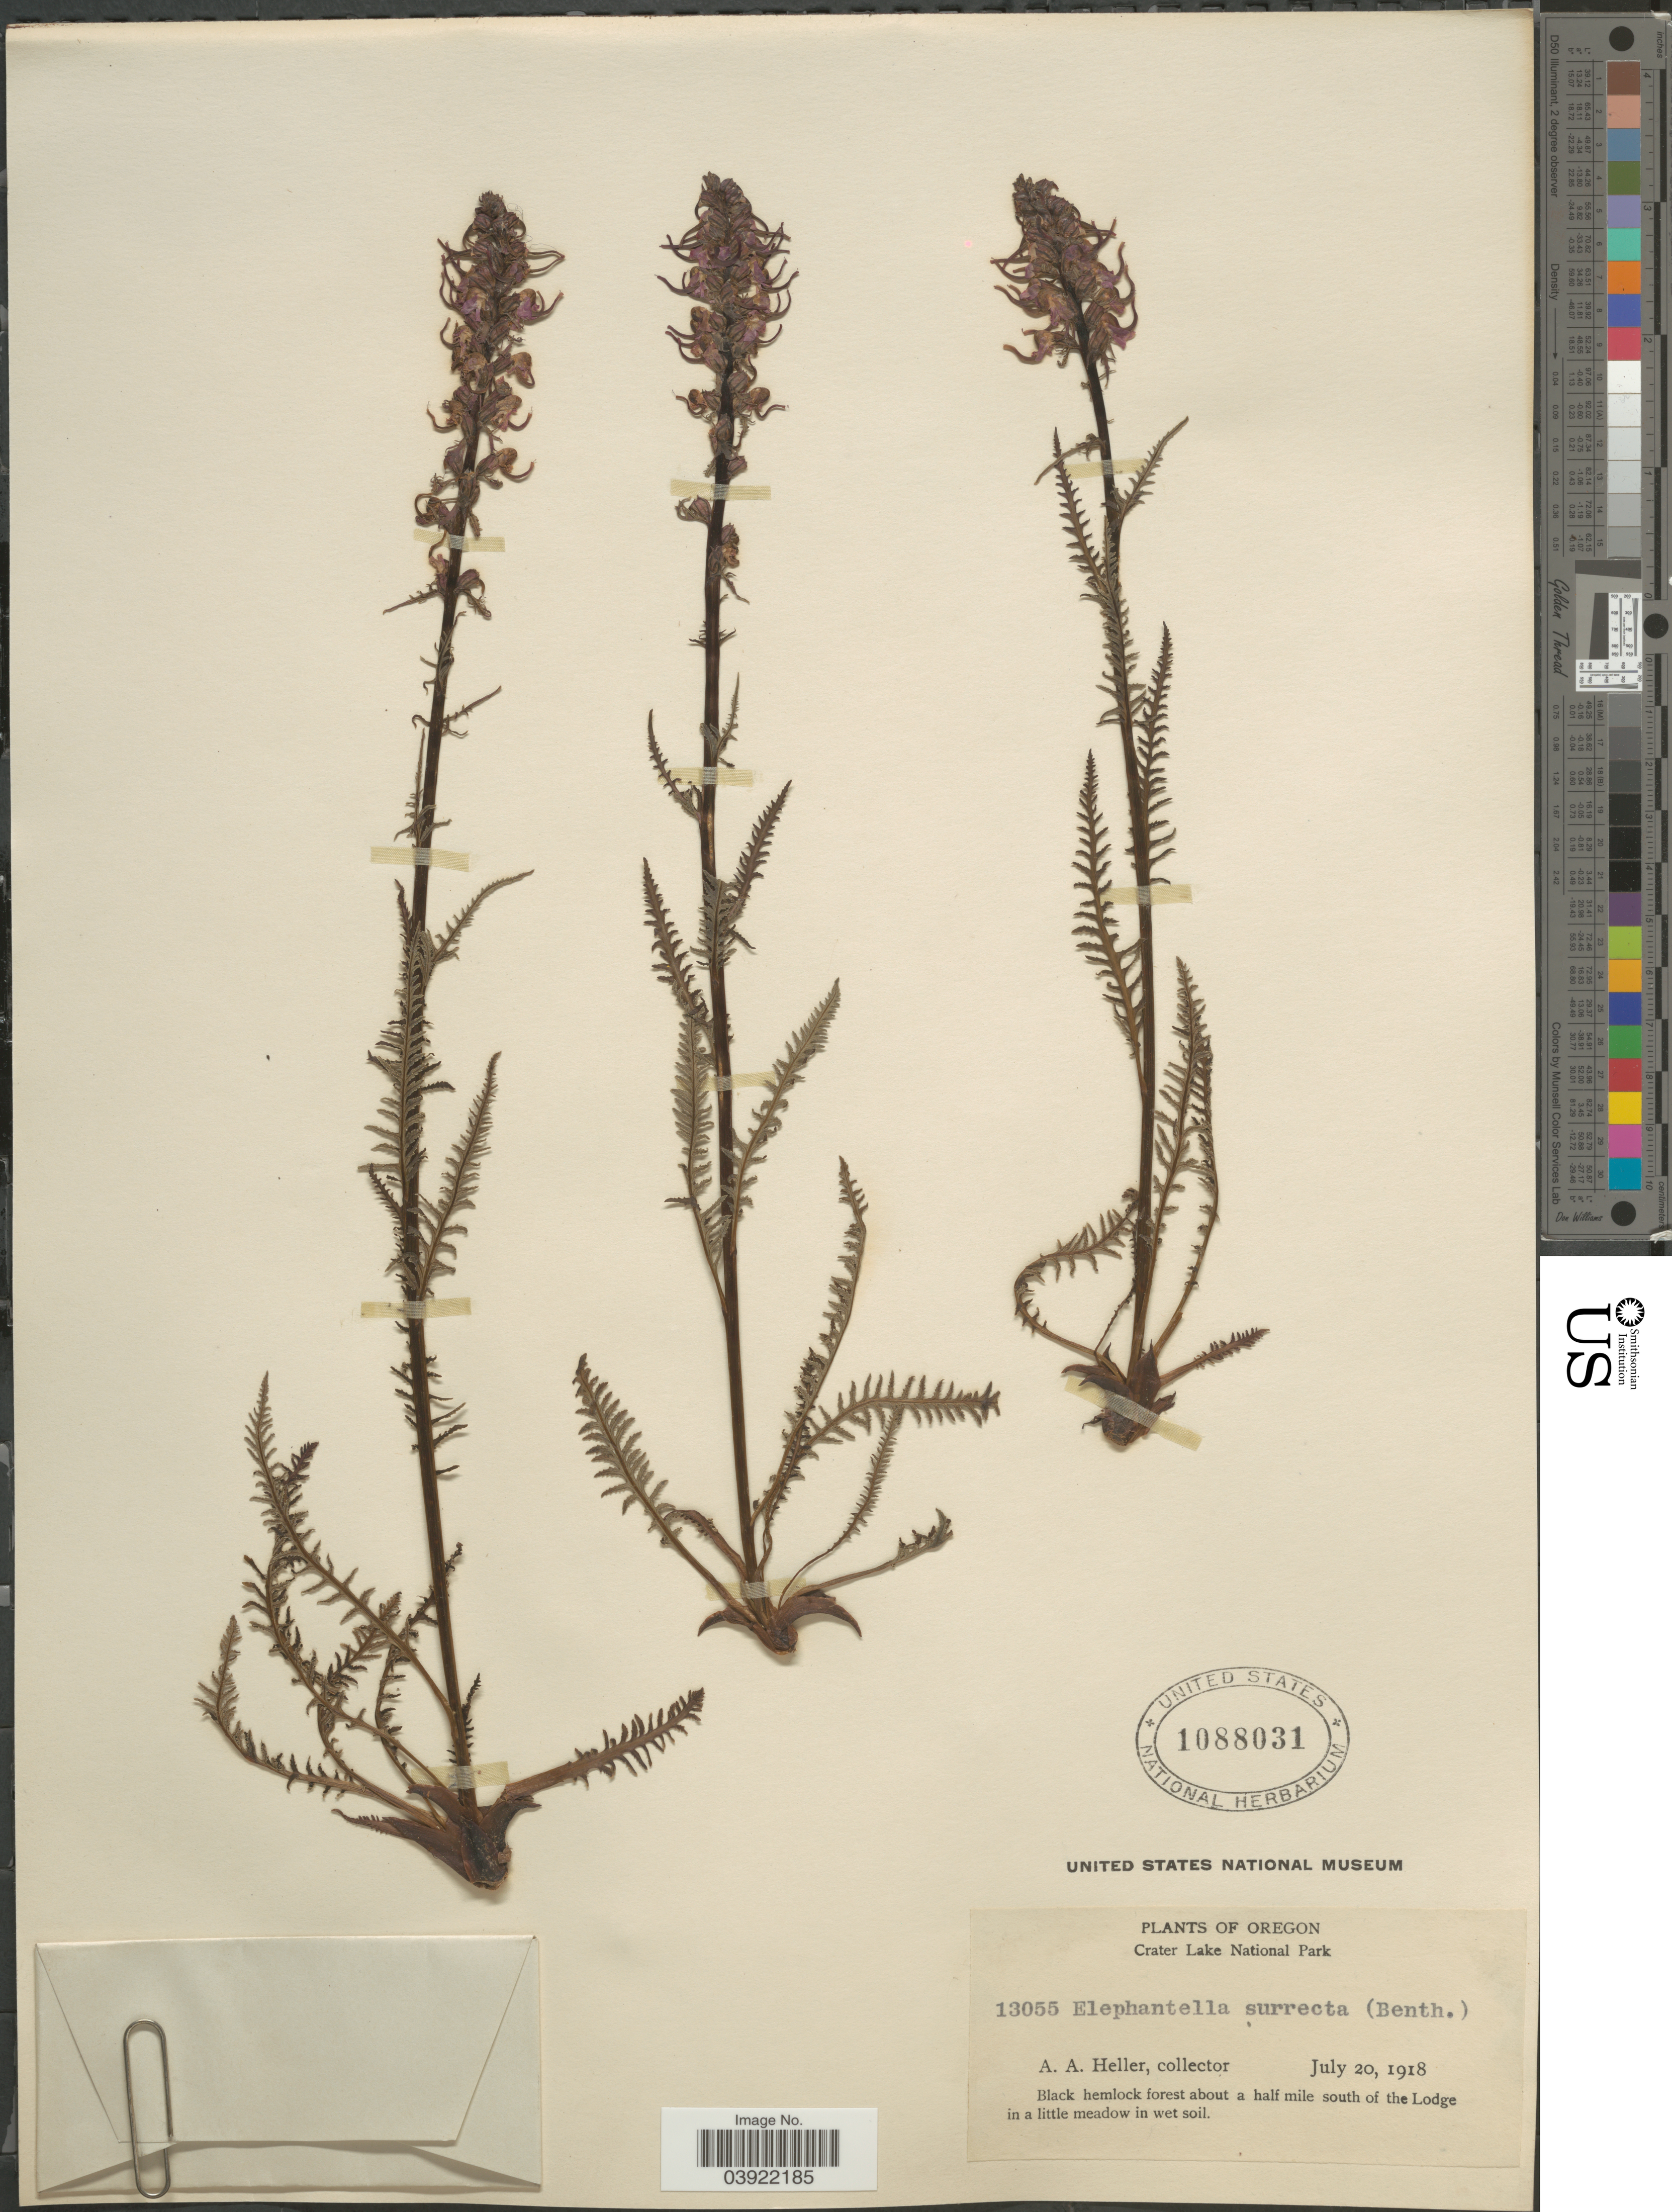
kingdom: Plantae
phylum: Tracheophyta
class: Magnoliopsida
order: Lamiales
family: Orobanchaceae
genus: Pedicularis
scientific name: Pedicularis groenlandica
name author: Retz.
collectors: A. A. Heller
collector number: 13055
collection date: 1918-07-20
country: United States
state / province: Oregon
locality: Crater Lake National Park. Black hemlock forest about a half mile south of the Lodge in a little meadow in wet soil.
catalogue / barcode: US 1088031